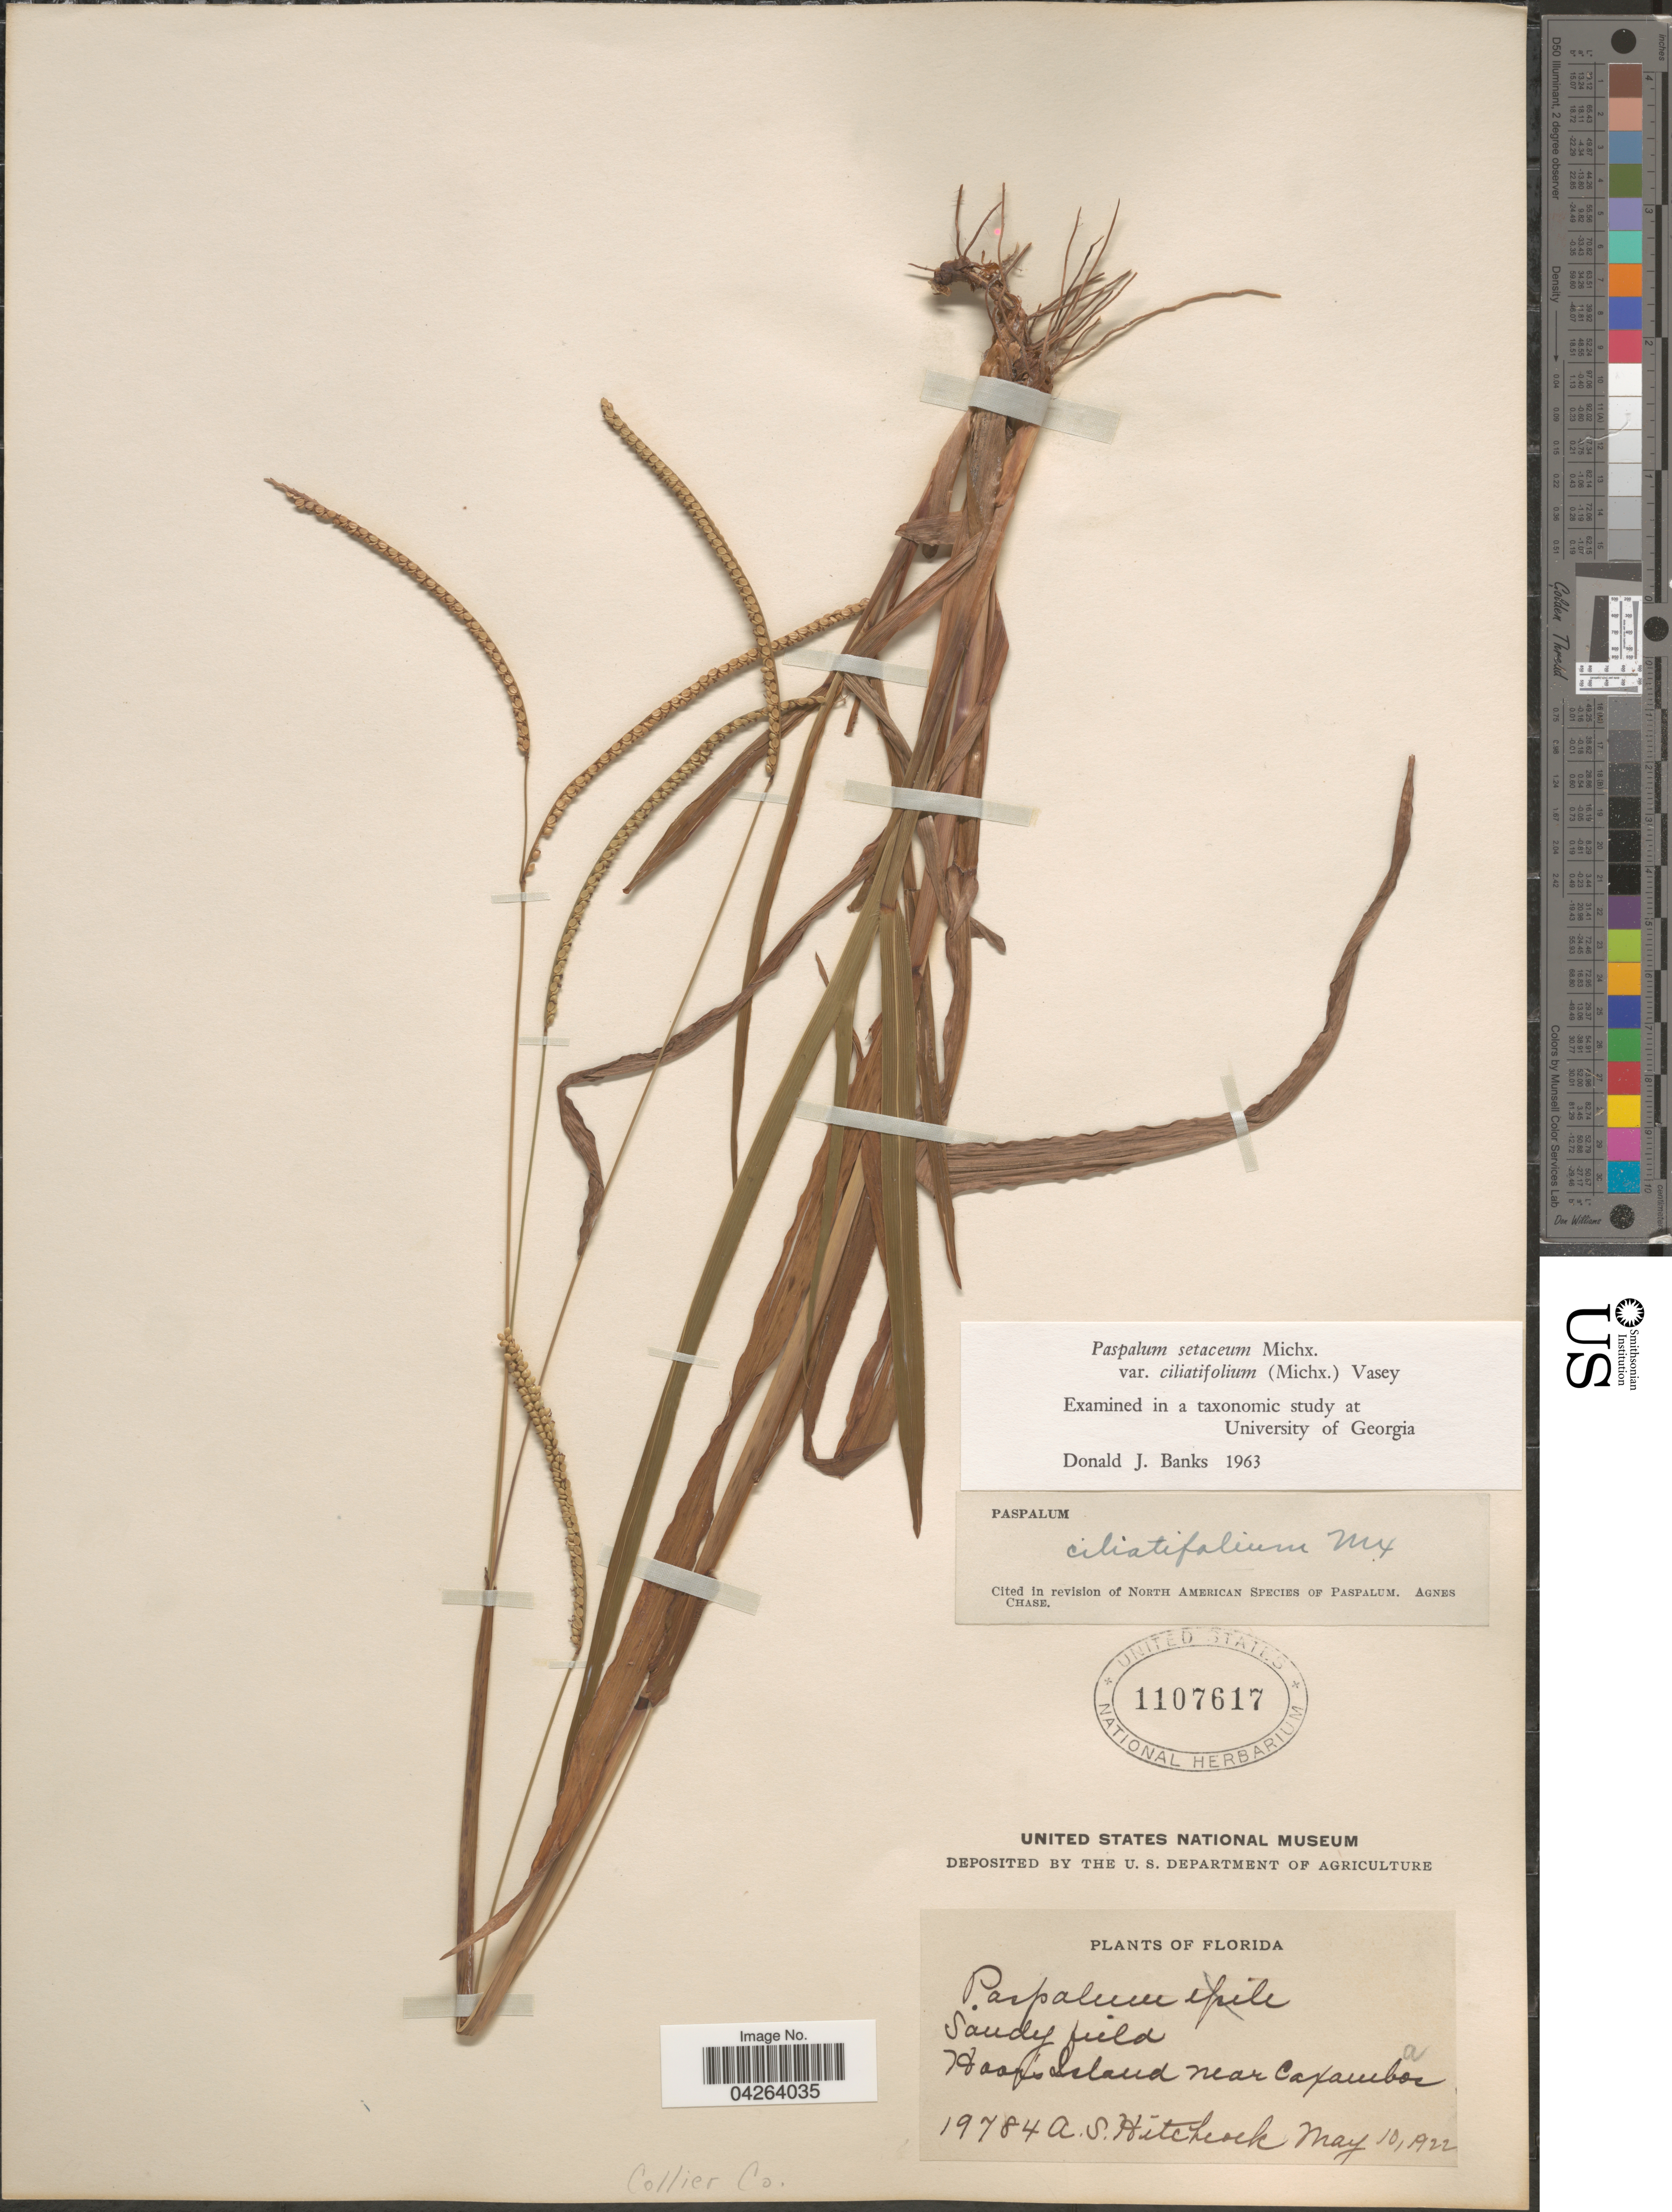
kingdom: Plantae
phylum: Tracheophyta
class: Liliopsida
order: Poales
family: Poaceae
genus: Paspalum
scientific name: Paspalum setaceum var. ciliatifolium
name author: (Michx.) Vasey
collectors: A. S. Hitchcock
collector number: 19784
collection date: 1922-05-10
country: United States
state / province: Florida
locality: Sandy field. Hoor's Island near Caxambas. Collier Co.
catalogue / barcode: US 1107617